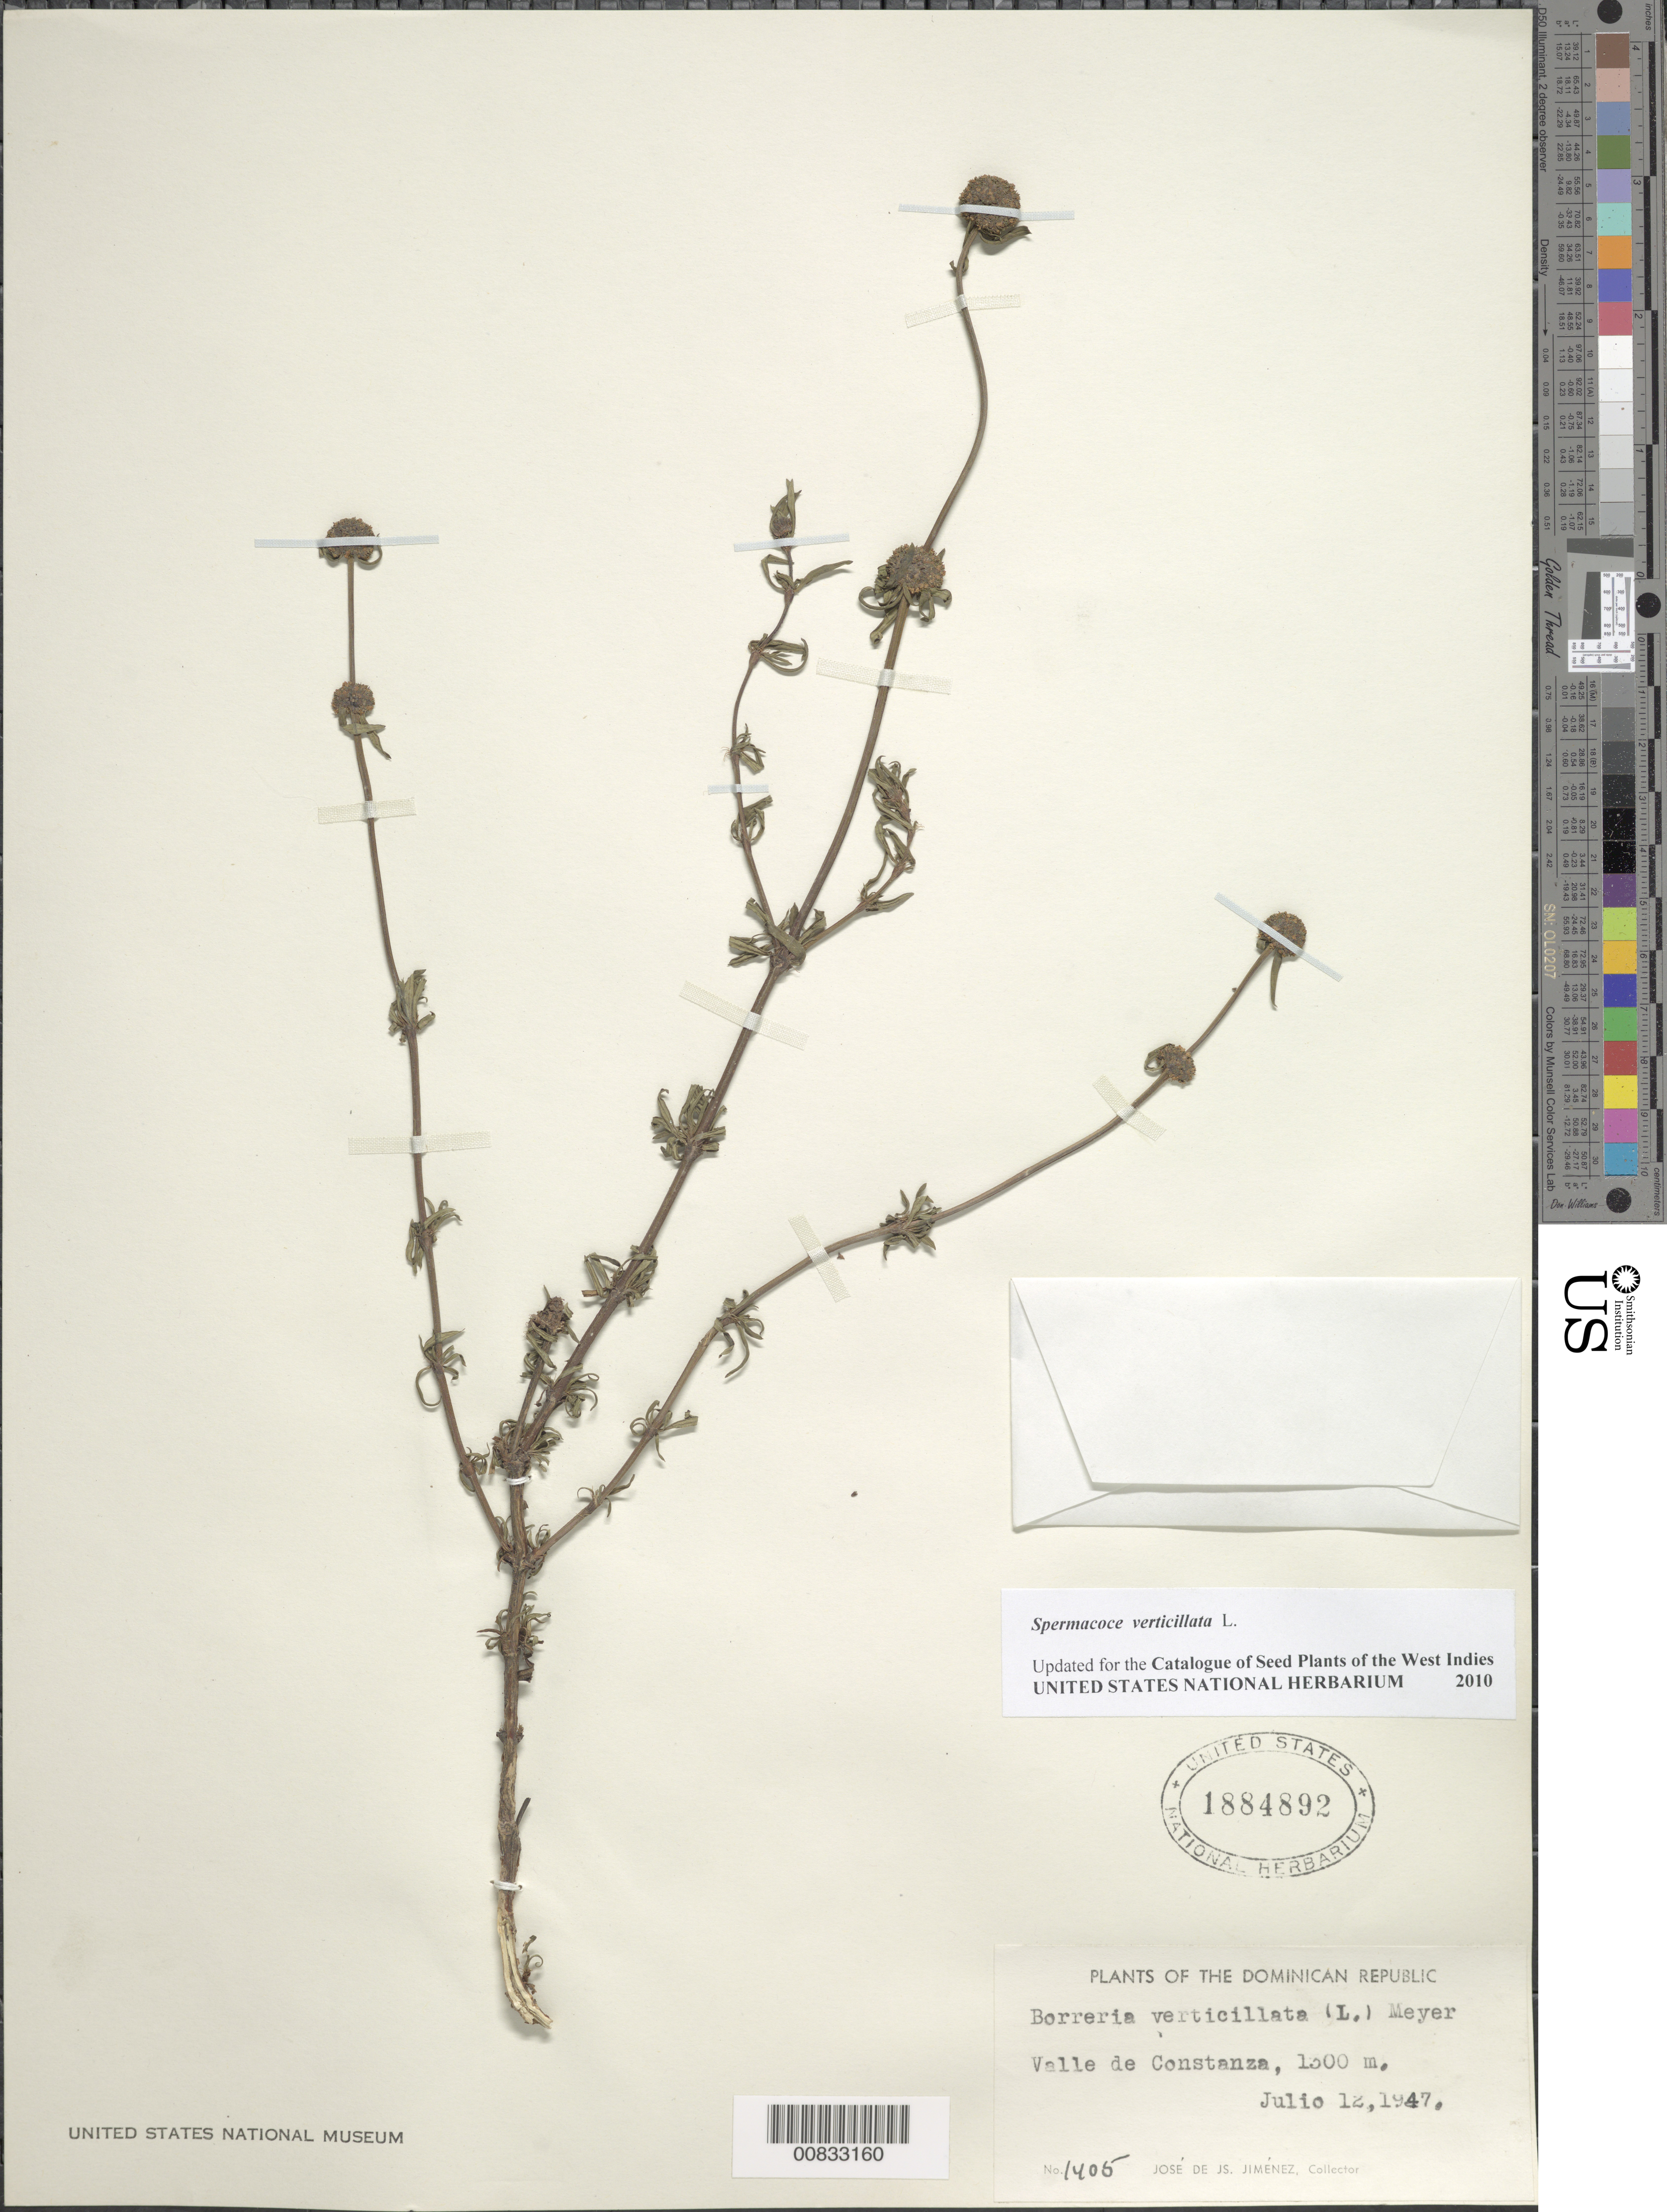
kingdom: Plantae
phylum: Tracheophyta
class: Magnoliopsida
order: Gentianales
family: Rubiaceae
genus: Spermacoce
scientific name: Spermacoce verticillata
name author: L.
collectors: J. J. Jiménez Almonte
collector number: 1405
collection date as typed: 12 Jul 1947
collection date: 1947-07-12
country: Dominican Republic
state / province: La Vega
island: Hispaniola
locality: Valle de Constanza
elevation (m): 1300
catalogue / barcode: US 1884892